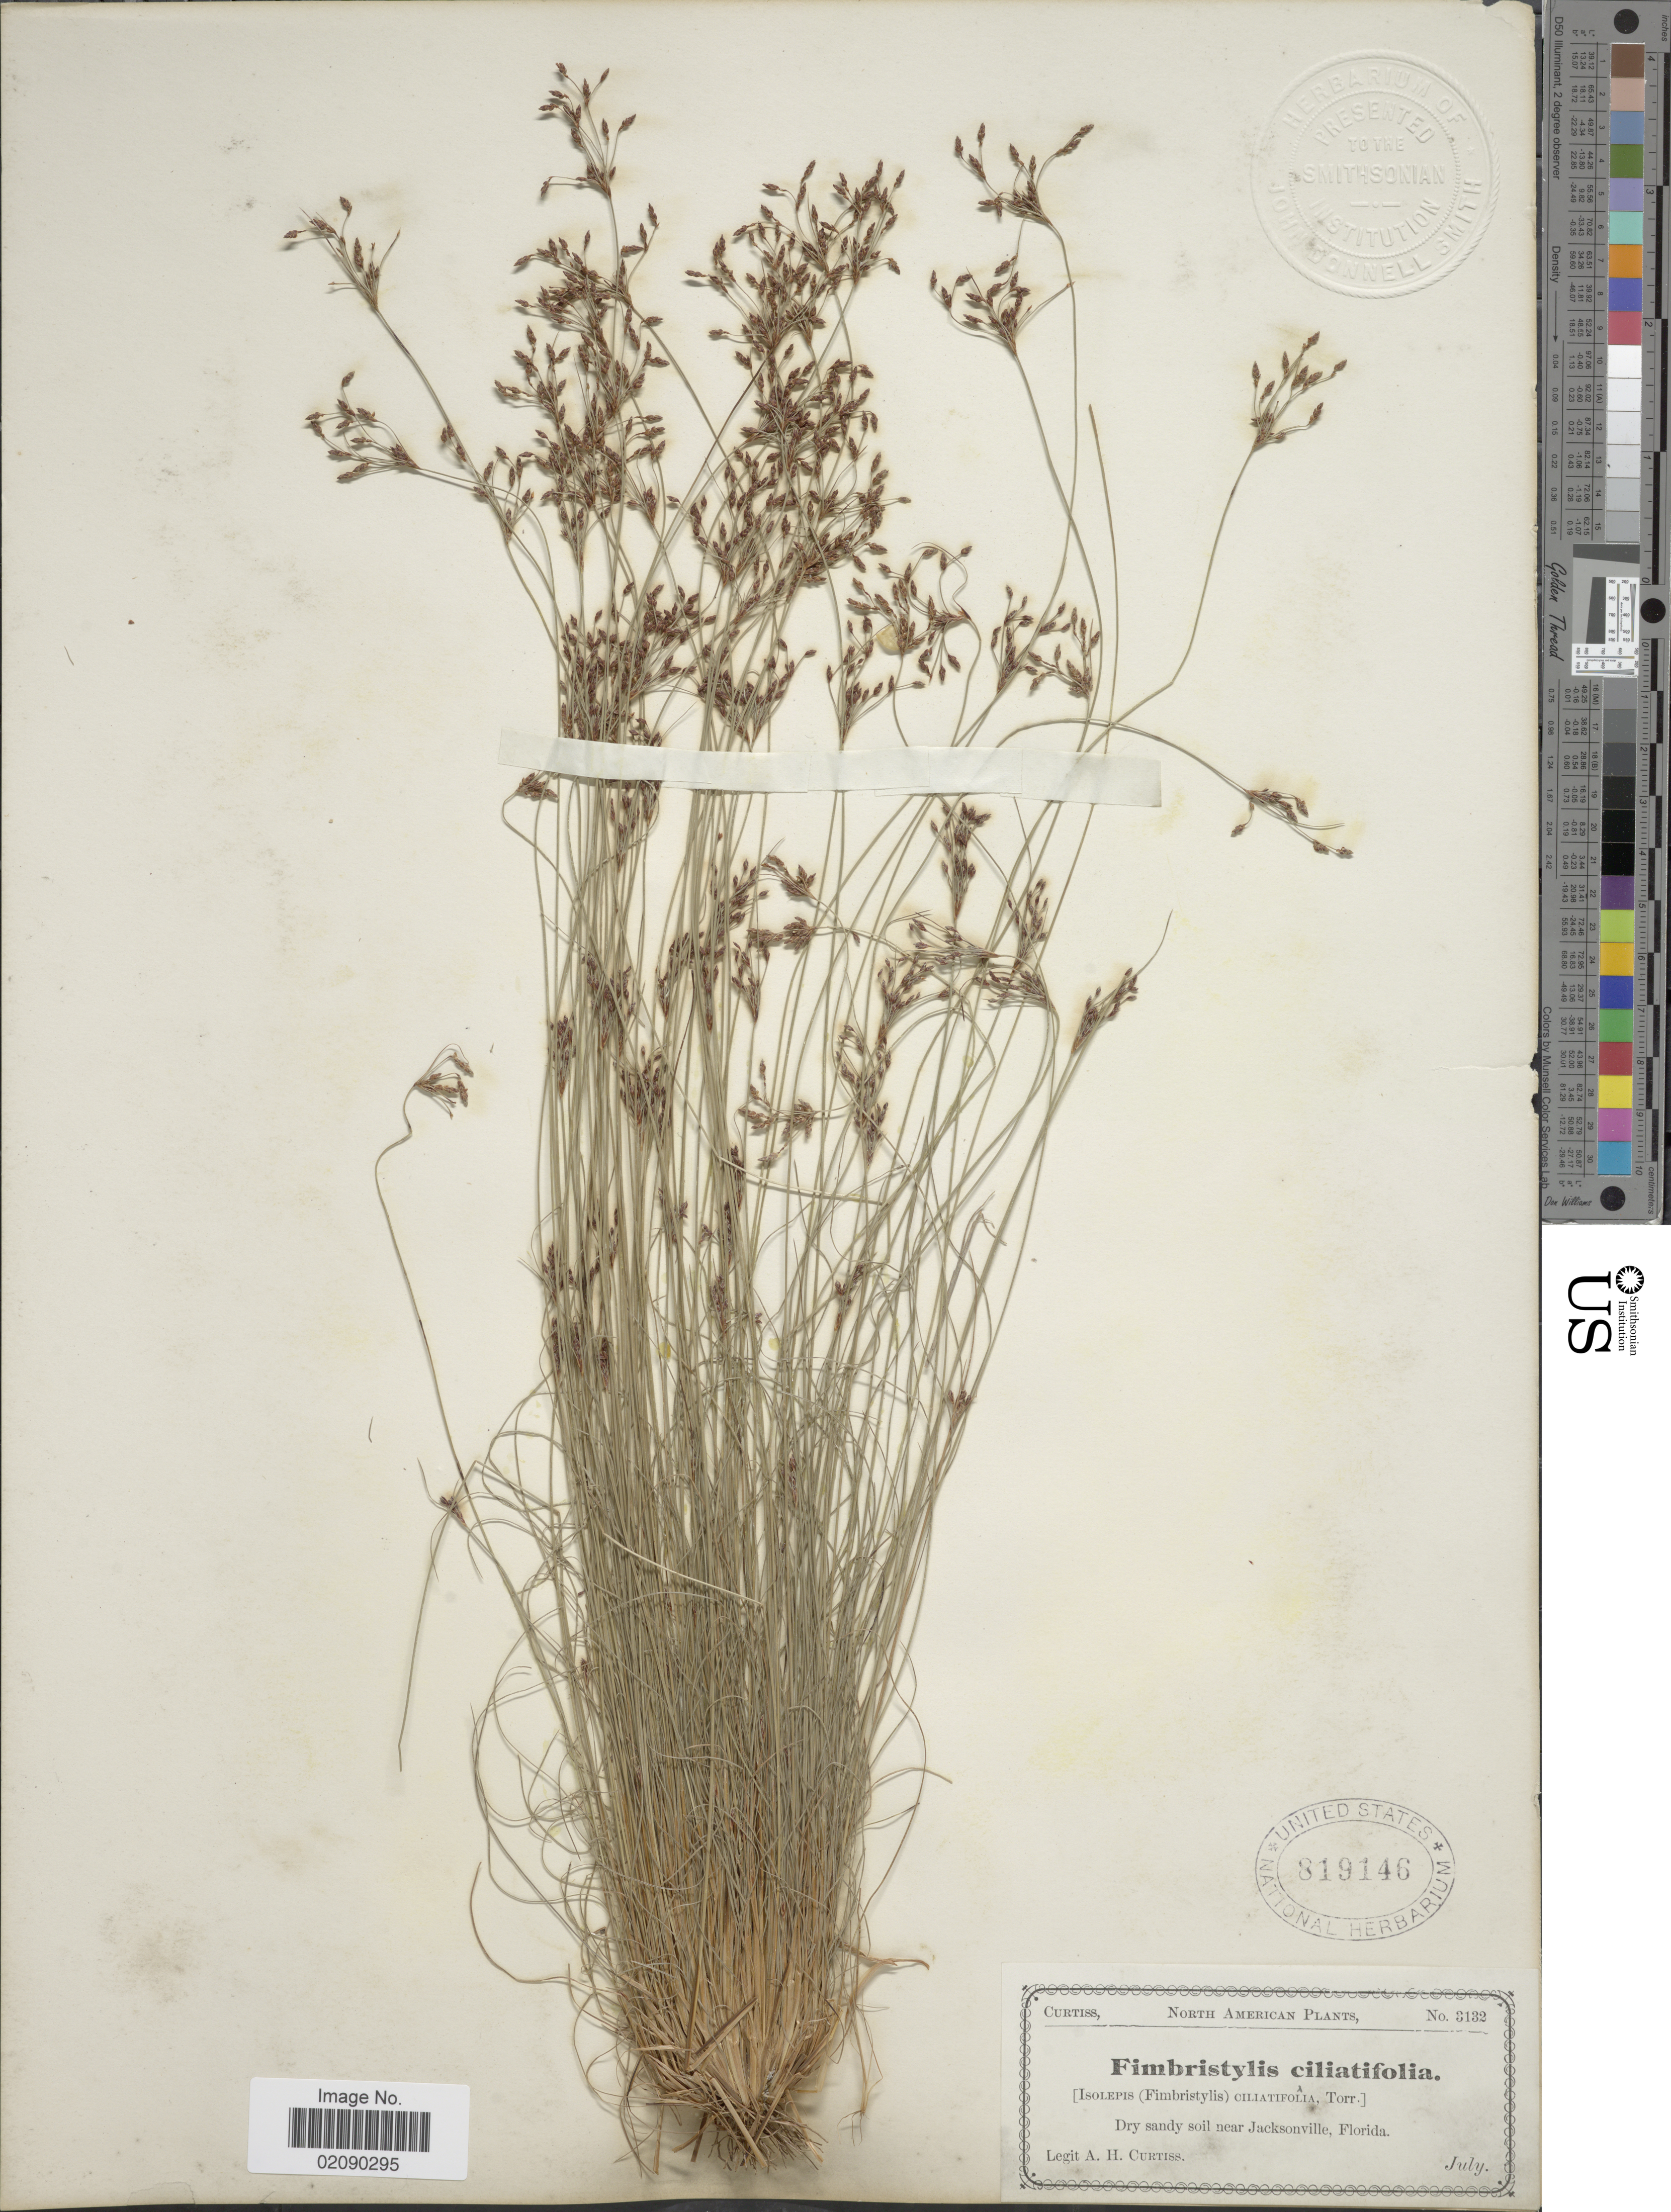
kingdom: Plantae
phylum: Tracheophyta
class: Liliopsida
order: Poales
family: Cyperaceae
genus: Bulbostylis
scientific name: Bulbostylis ciliatifolia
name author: (Elliott) Fernald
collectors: A. H. Curtiss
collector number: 3132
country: United States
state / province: Florida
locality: Near Jacksonville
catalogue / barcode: US 819146